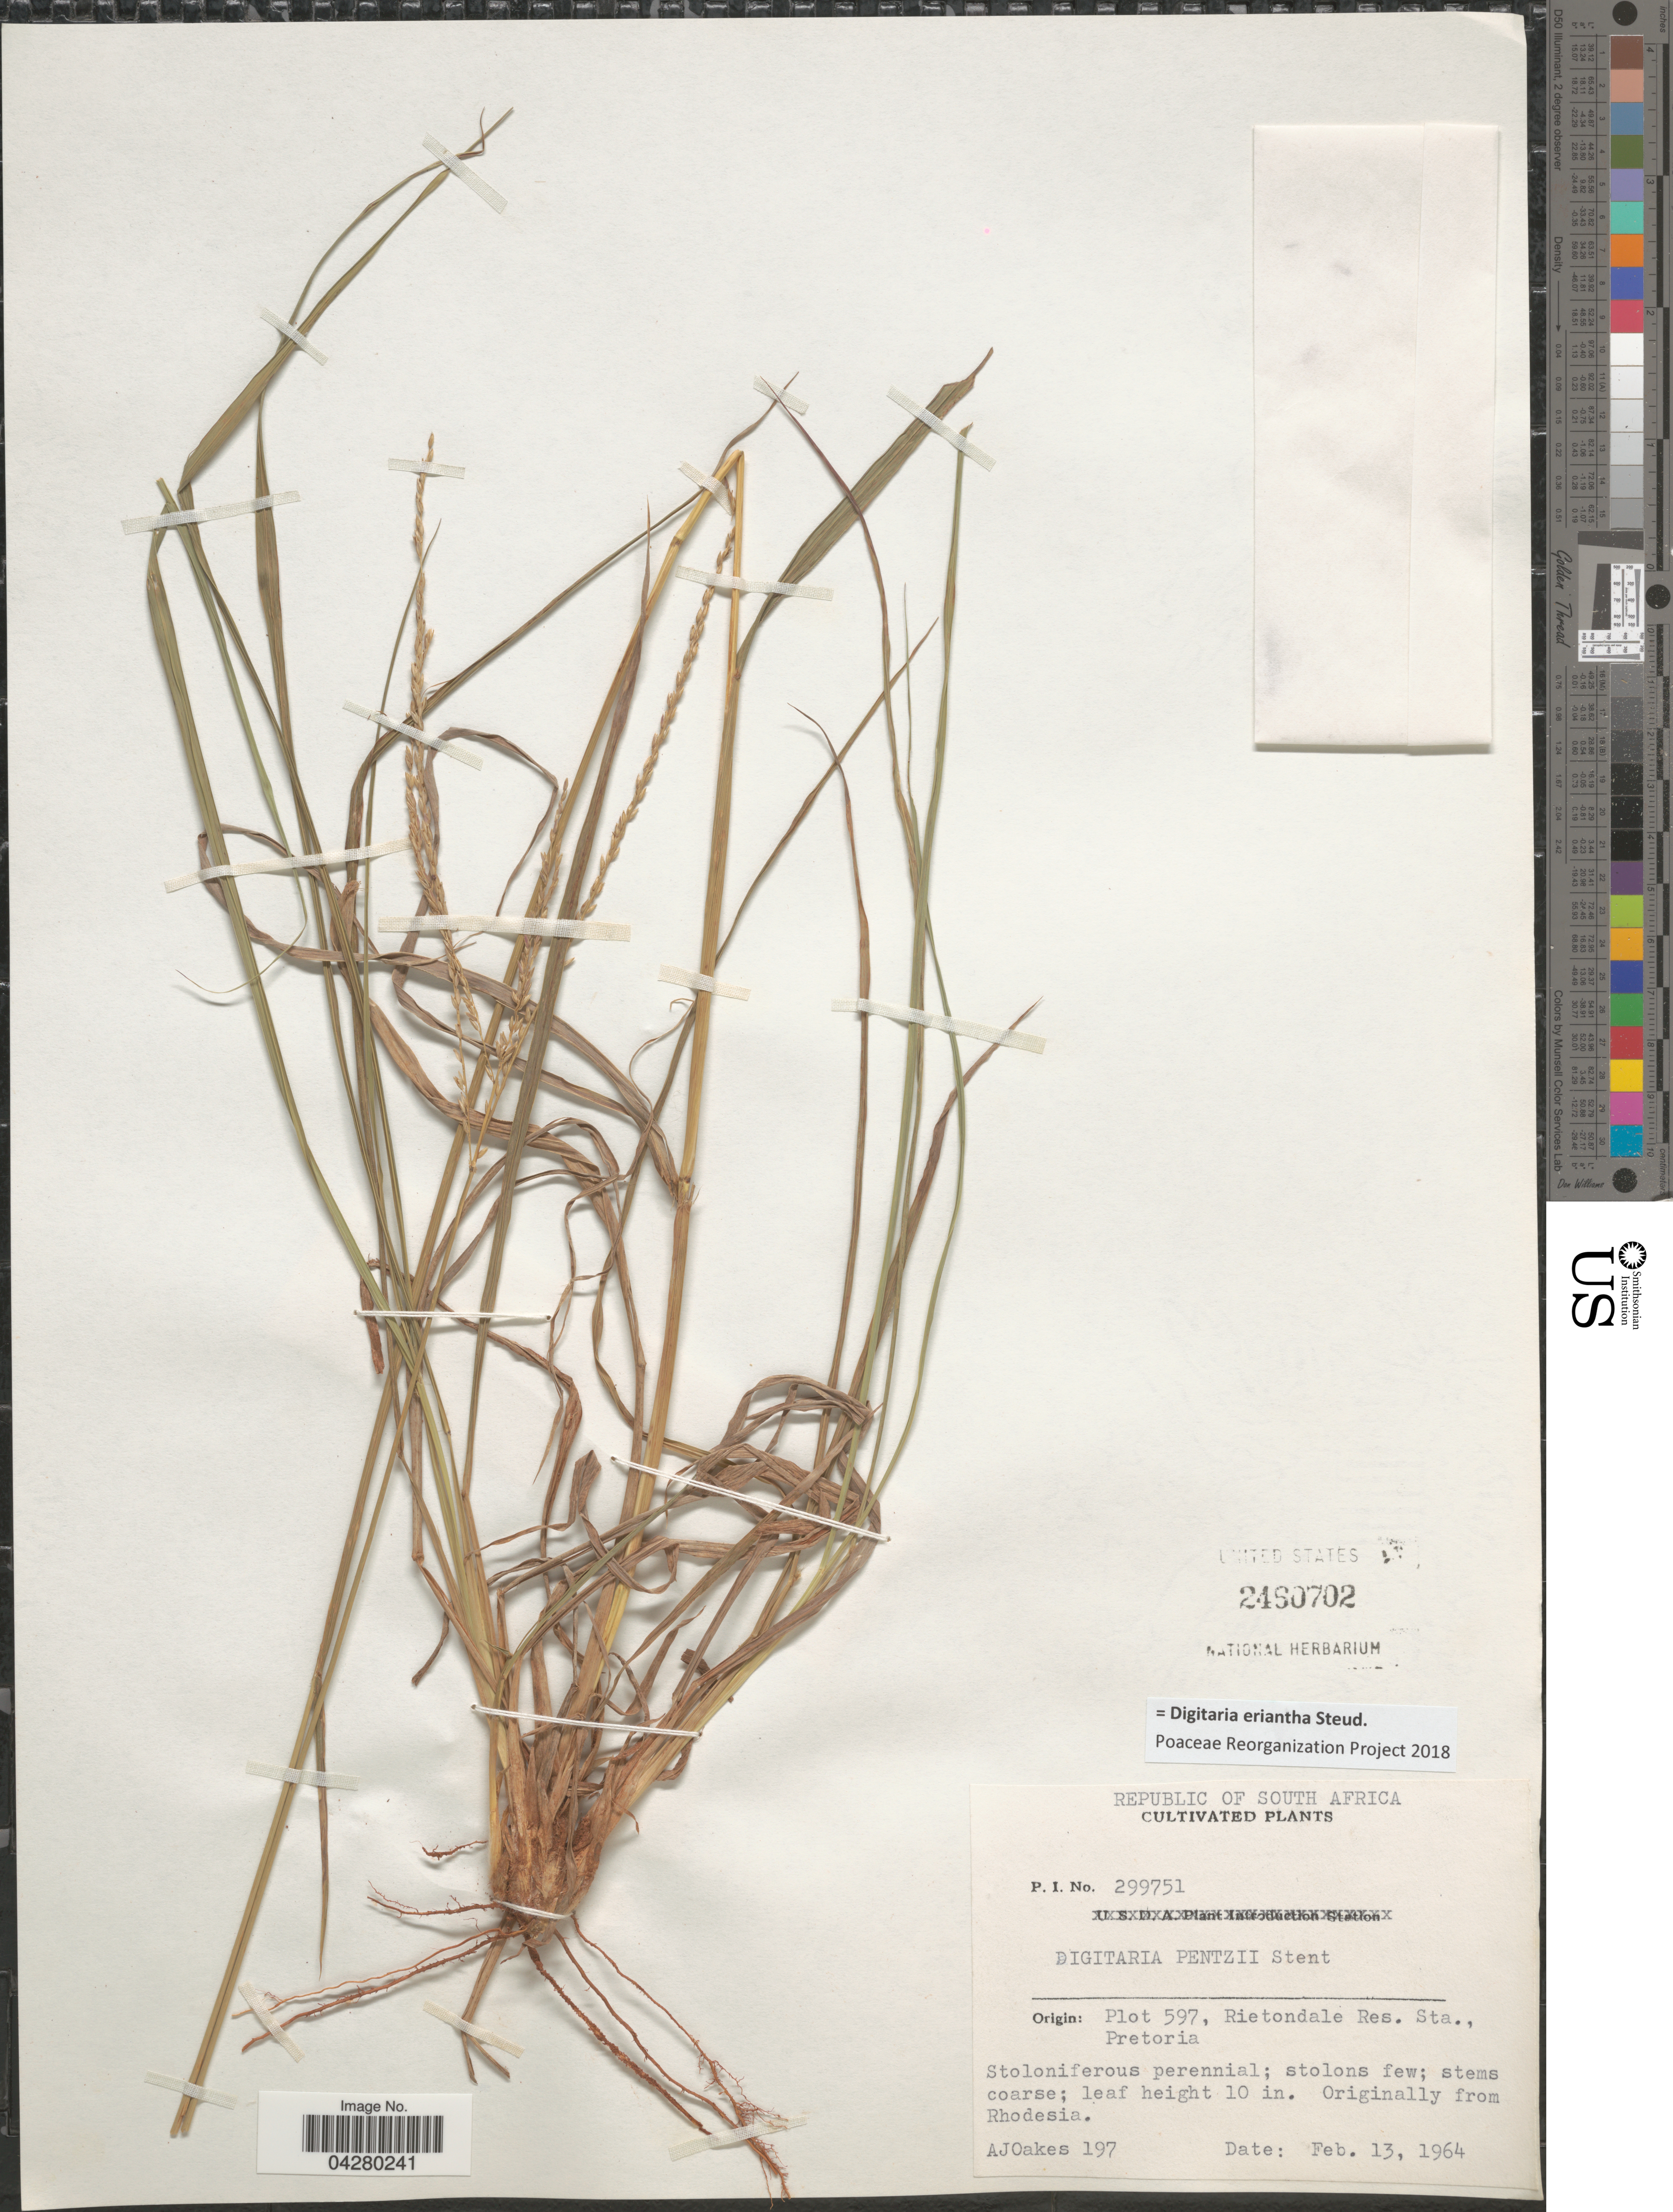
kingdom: Plantae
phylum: Tracheophyta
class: Liliopsida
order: Poales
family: Poaceae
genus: Digitaria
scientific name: Digitaria eriantha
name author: Steud.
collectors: A. Oakes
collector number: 197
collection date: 1964-02-13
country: South Africa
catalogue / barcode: US 2460702